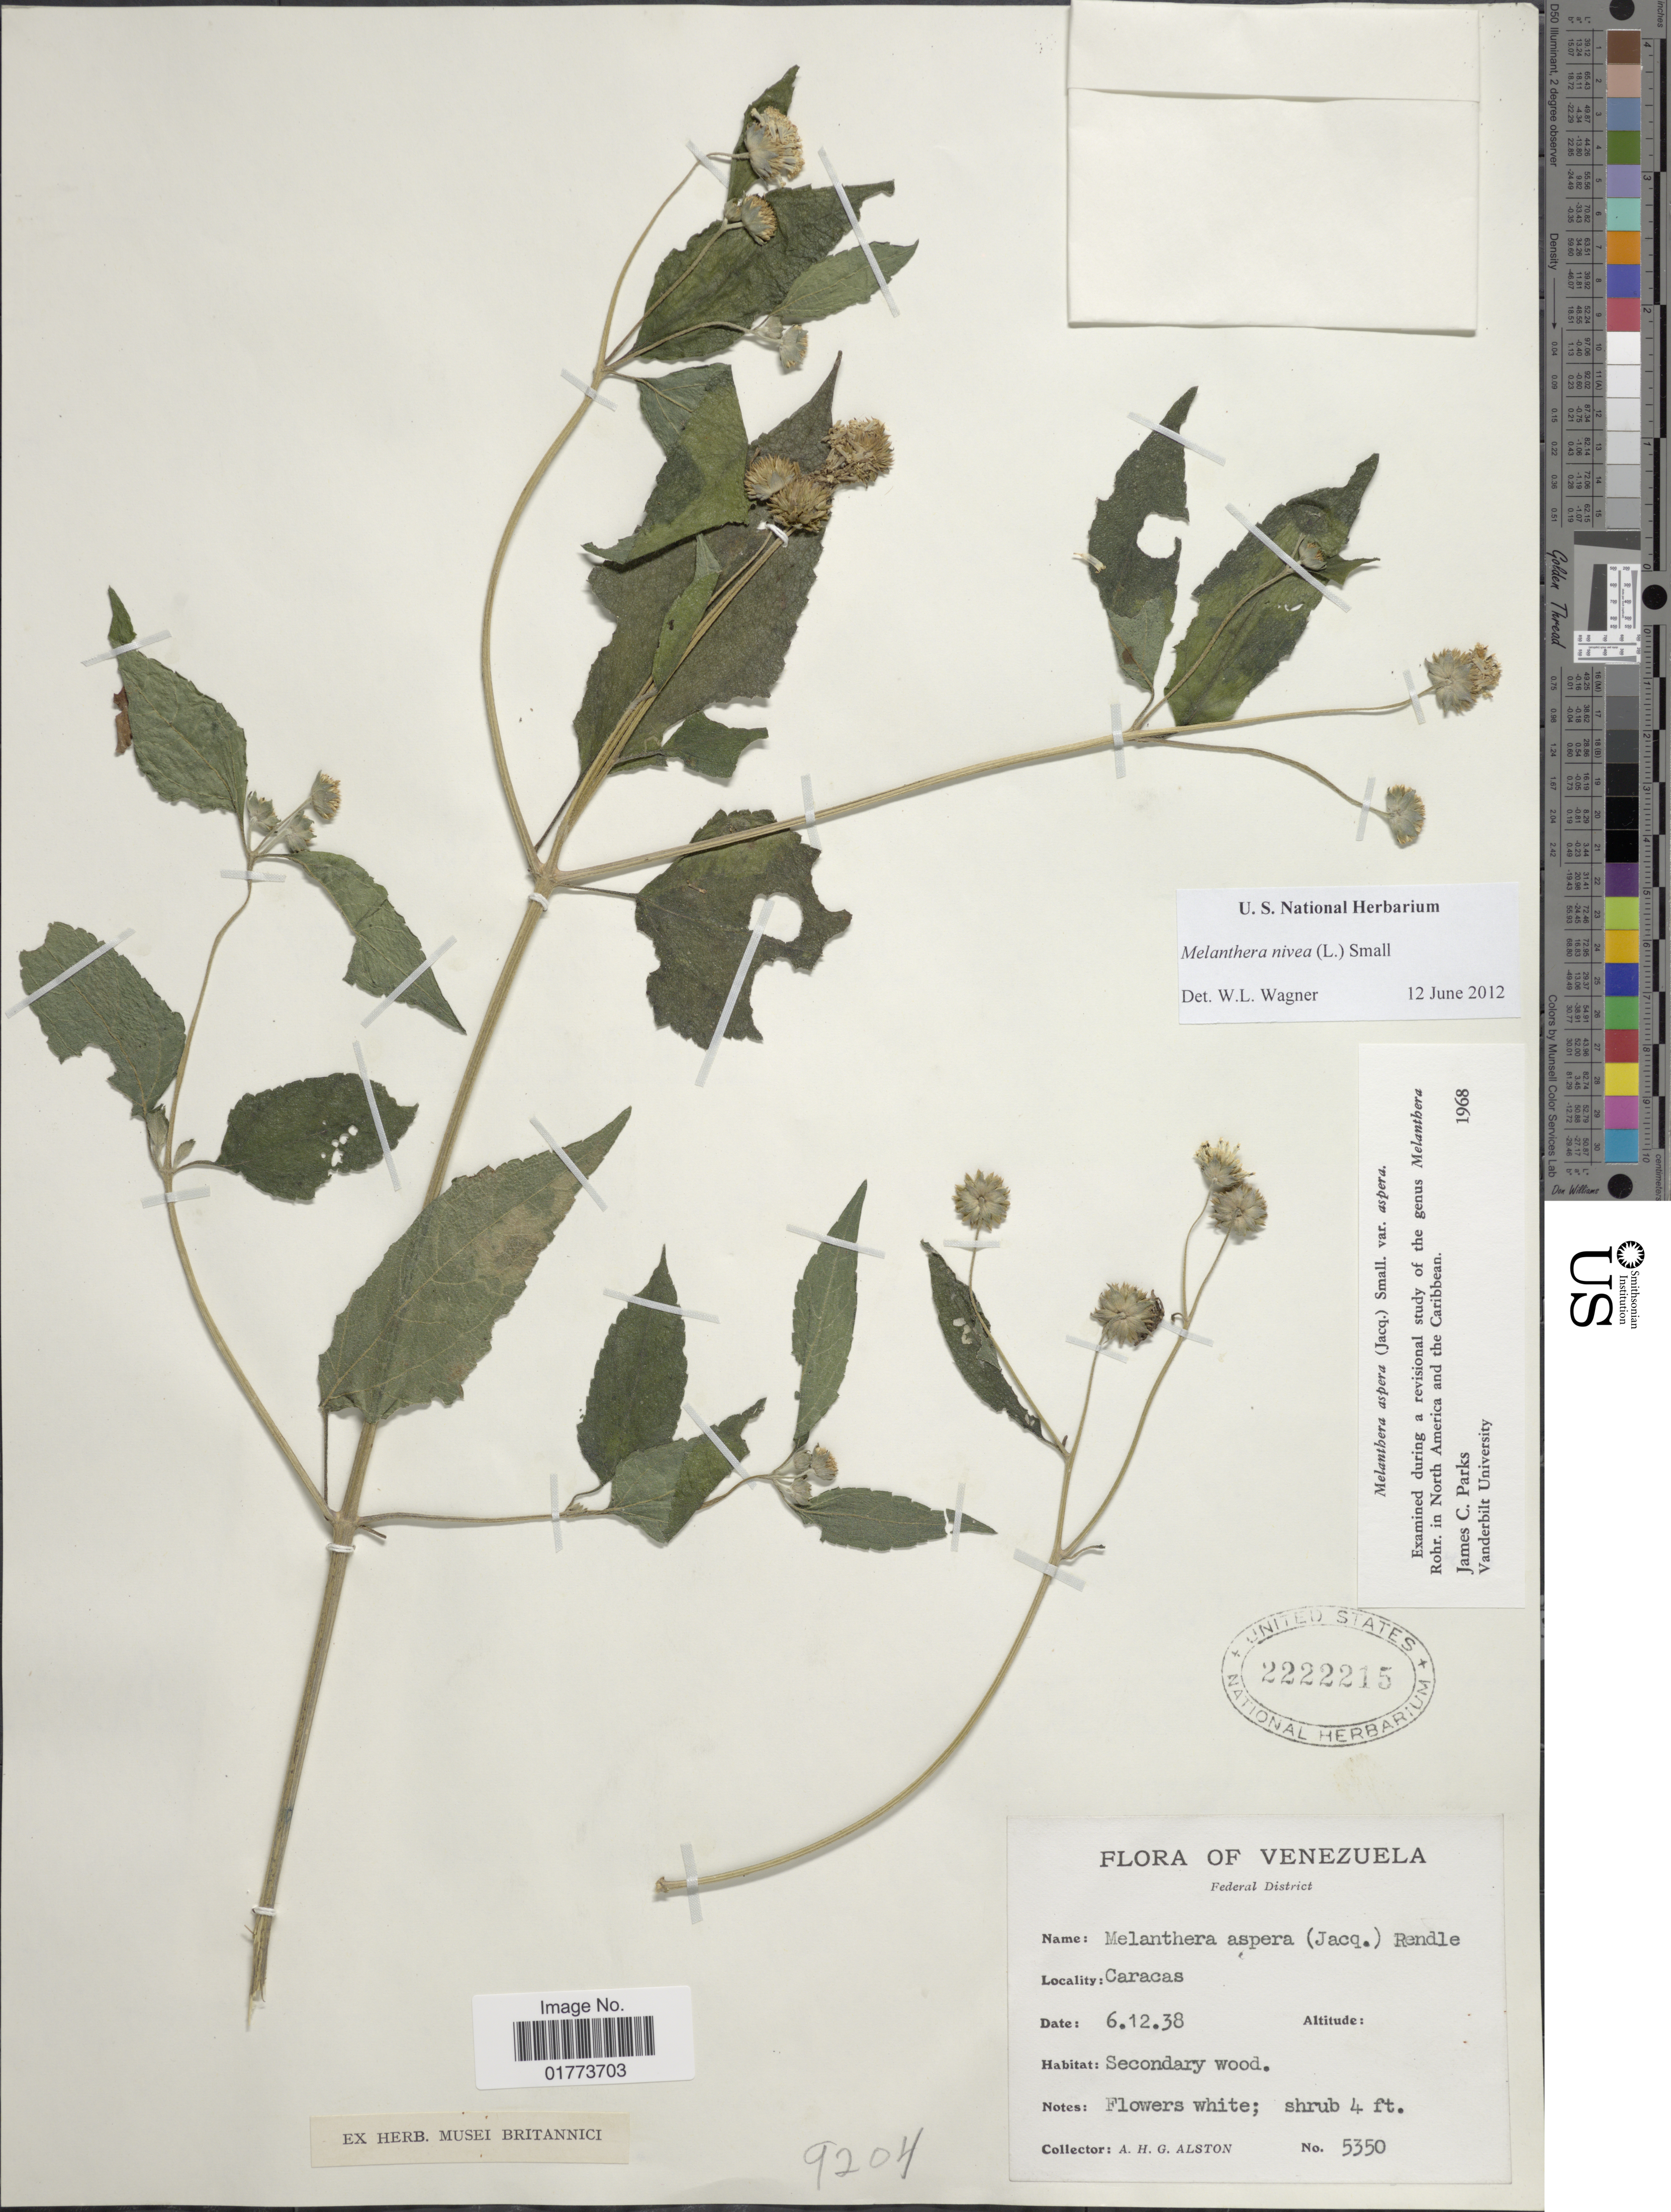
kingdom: Plantae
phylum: Tracheophyta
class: Magnoliopsida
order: Asterales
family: Asteraceae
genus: Melanthera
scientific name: Melanthera nivea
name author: (L.) Small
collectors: A. H. Alston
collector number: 5350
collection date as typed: Transcribed d/m/y: 6/12/38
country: Venezuela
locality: Federal District. Caracas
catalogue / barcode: US 2222215